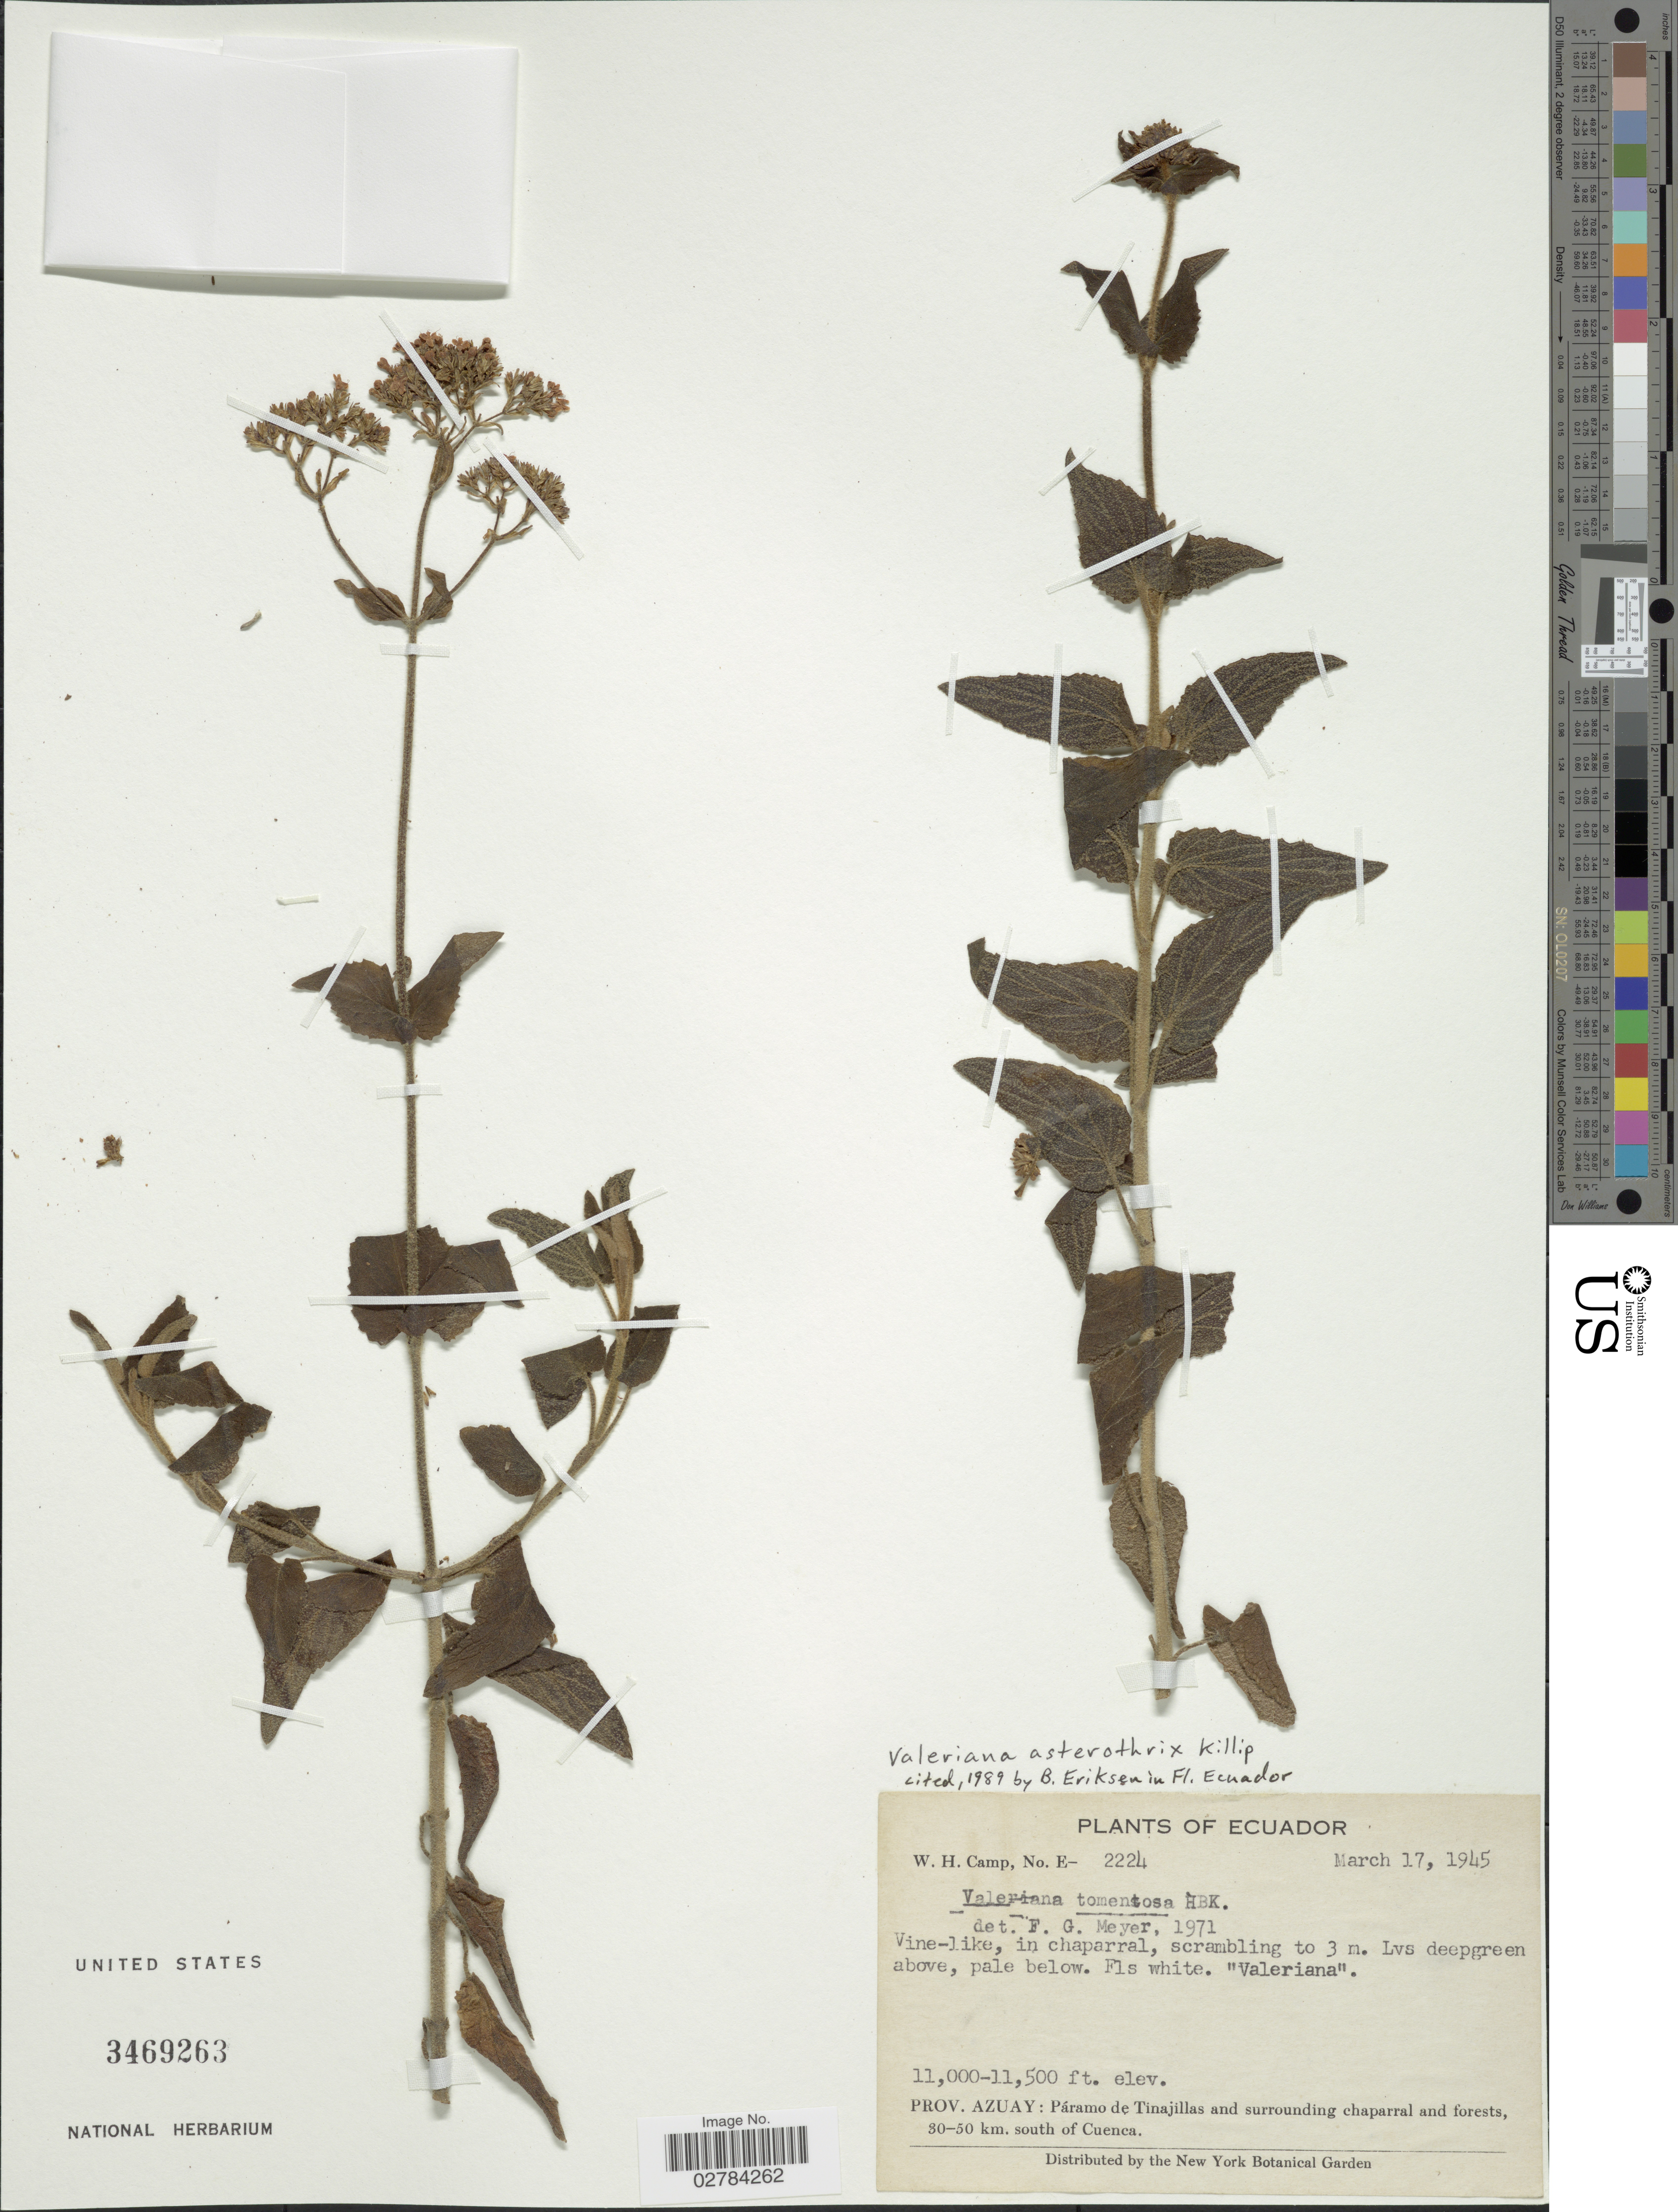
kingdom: Plantae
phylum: Tracheophyta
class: Magnoliopsida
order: Dipsacales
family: Caprifoliaceae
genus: Valeriana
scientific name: Valeriana asterothrix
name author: Killip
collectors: W. H. Camp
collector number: E-2224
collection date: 1945-03-17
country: Ecuador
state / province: Azuay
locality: Prov. Azuay: Páramo de Tinajillas and surrounding chaparral and forests, 30-50 km. south of Cuenca.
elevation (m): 3353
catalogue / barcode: US 3469263